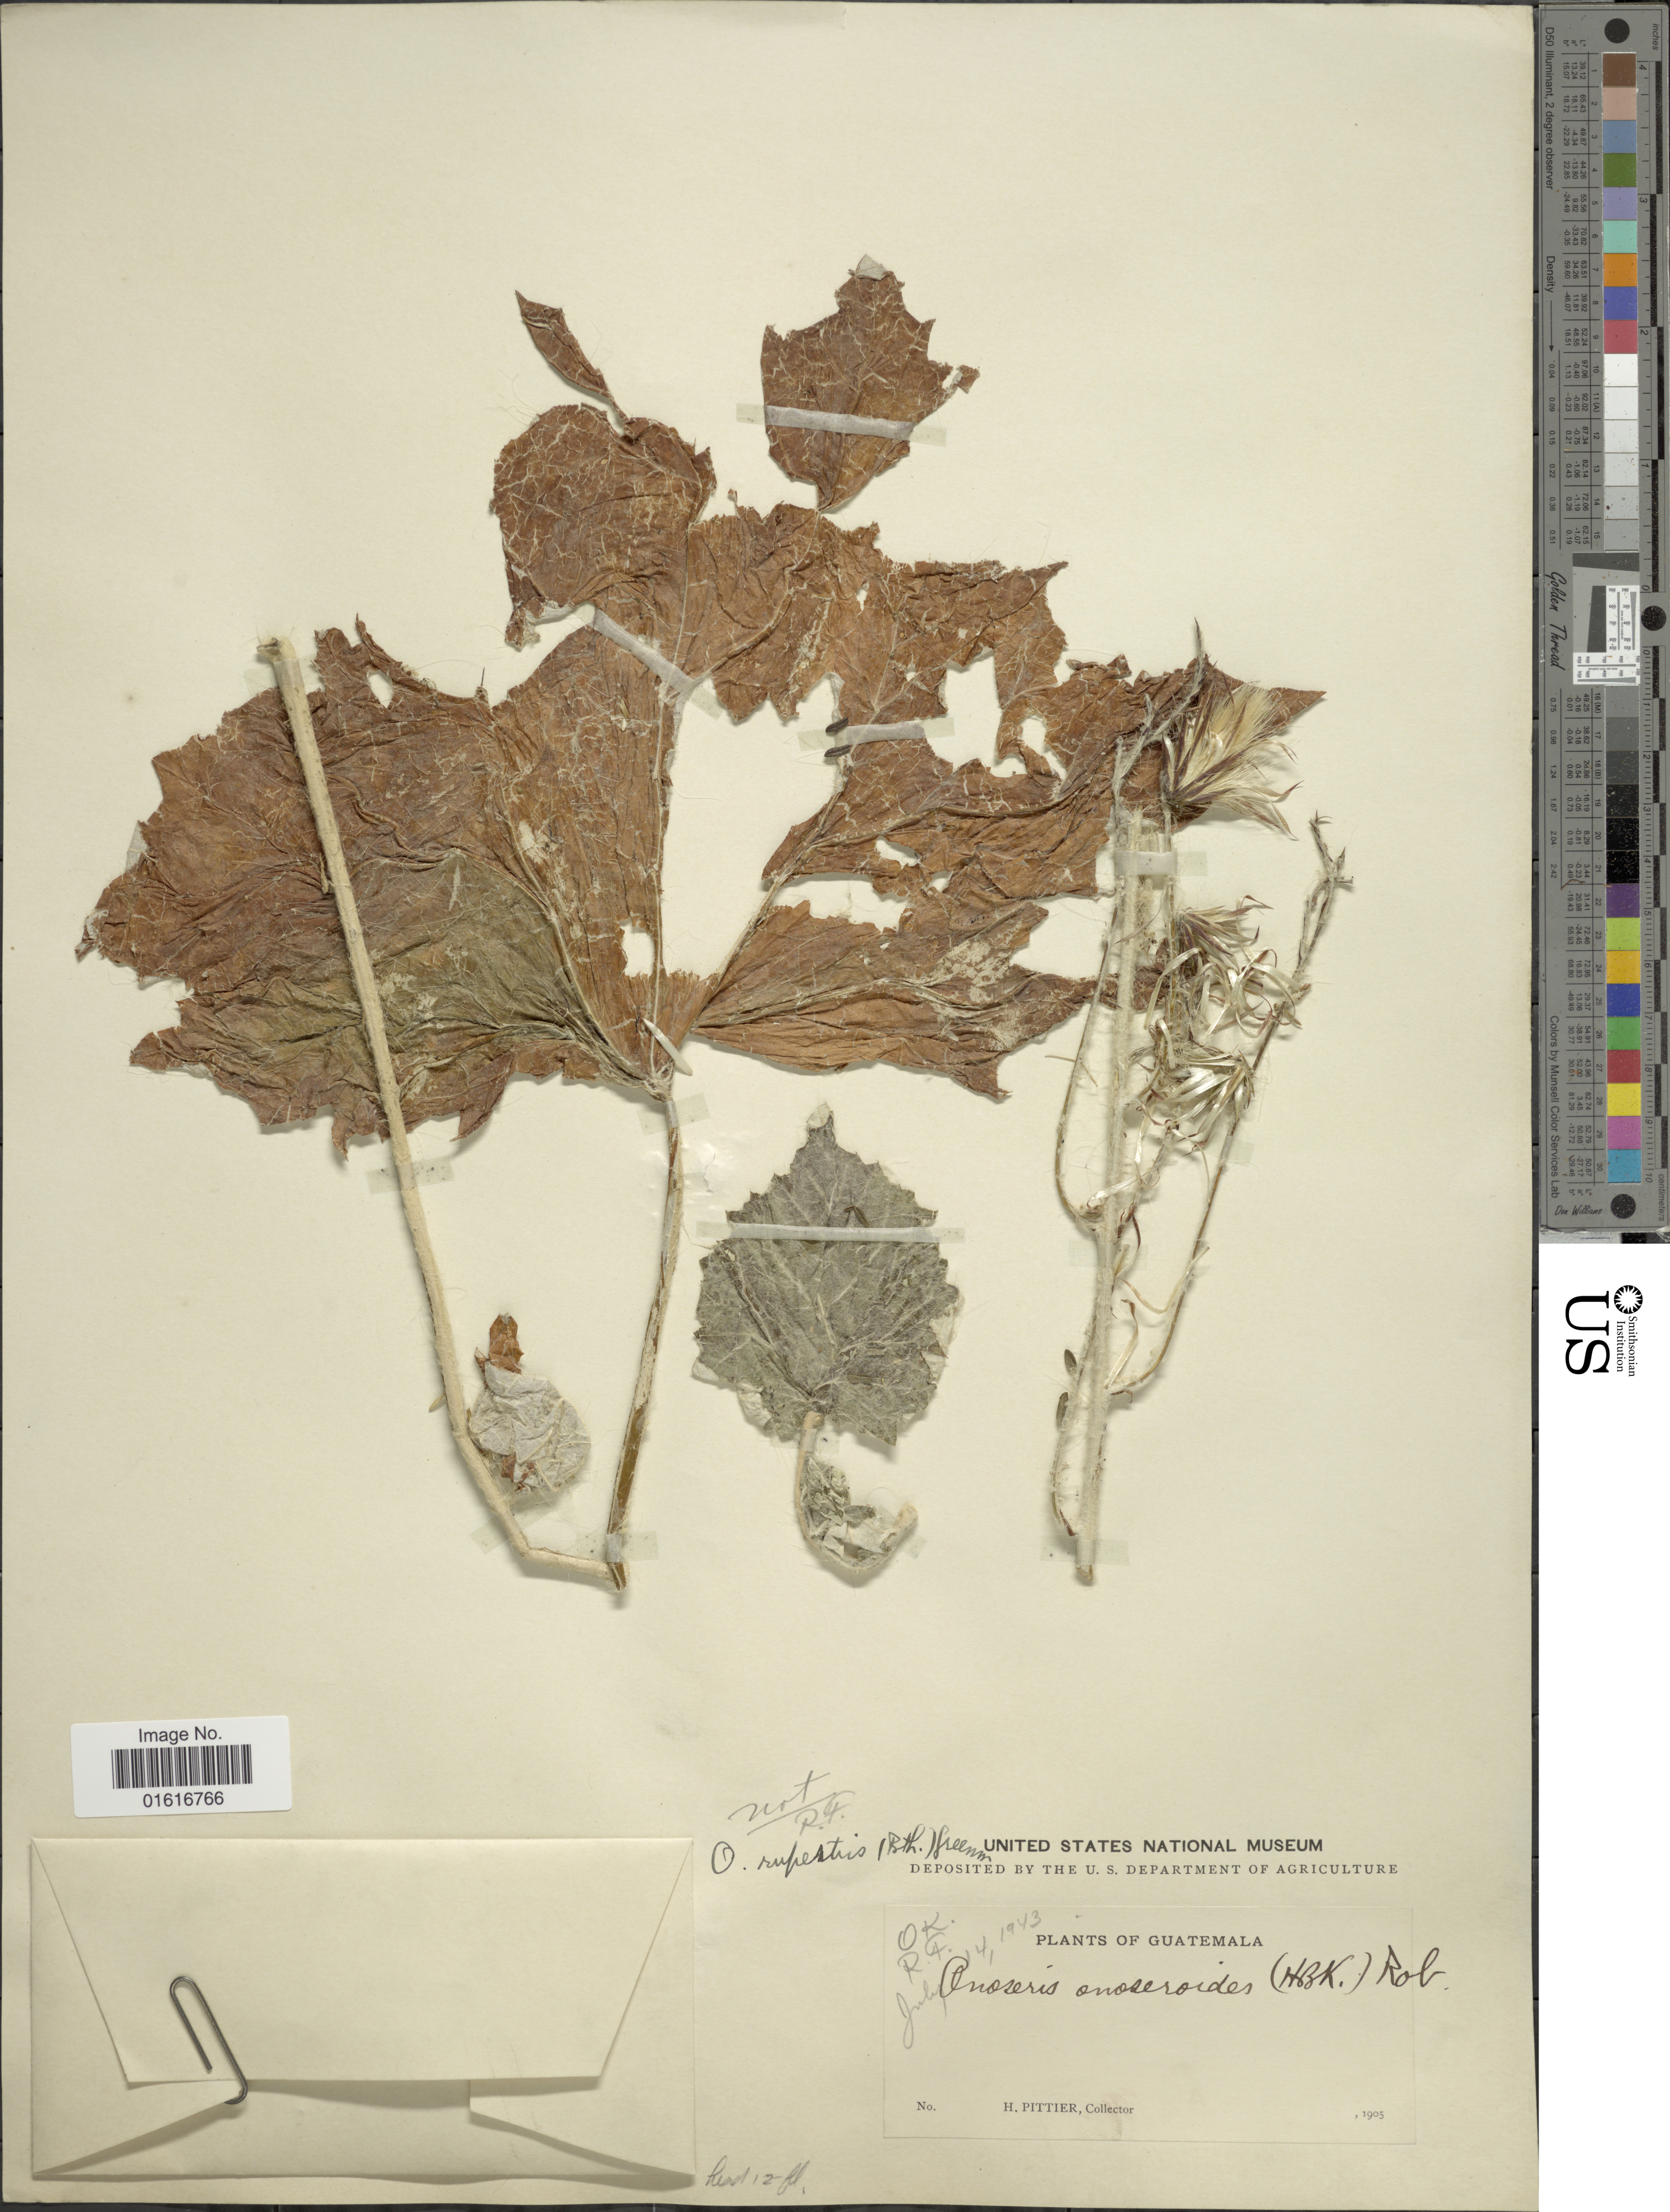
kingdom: Plantae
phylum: Tracheophyta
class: Magnoliopsida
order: Asterales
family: Asteraceae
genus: Onoseris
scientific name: Onoseris onoseroides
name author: (Kunth) B.L. Rob.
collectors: H. F. Pittier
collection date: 1905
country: Guatemala